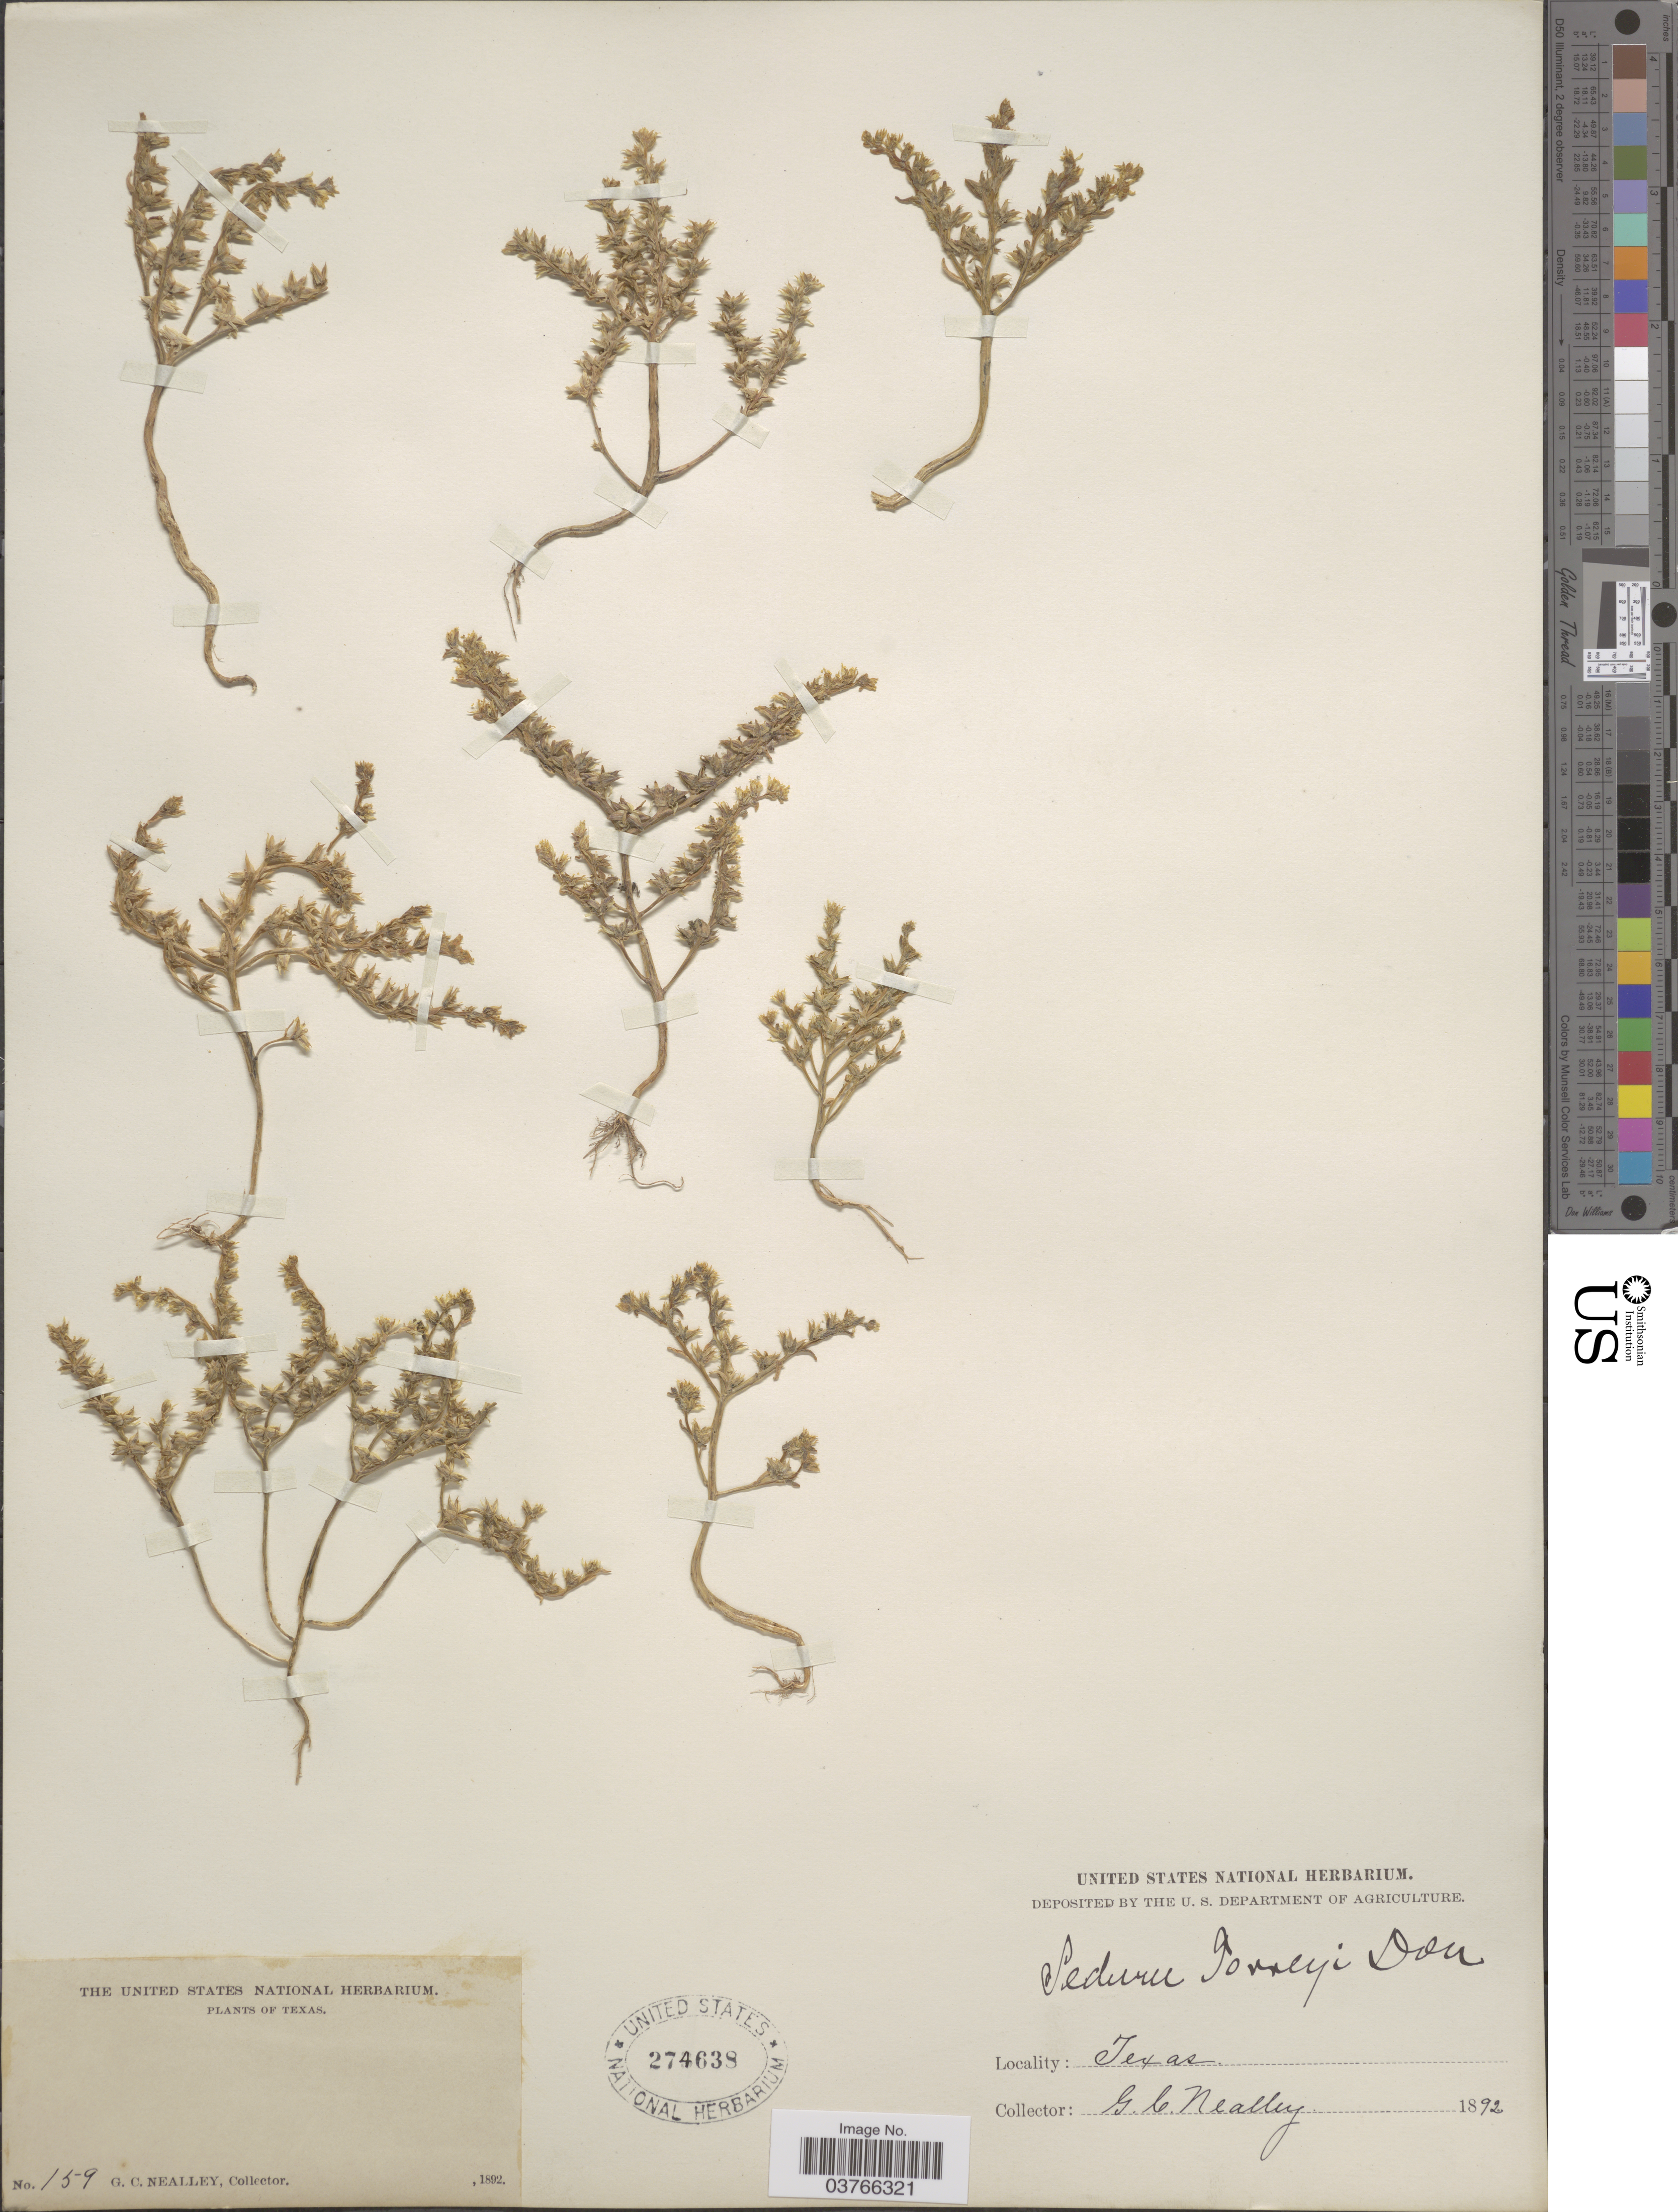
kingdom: Plantae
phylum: Tracheophyta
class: Magnoliopsida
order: Saxifragales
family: Crassulaceae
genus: Sedum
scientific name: Sedum nuttallianum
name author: Raf.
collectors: G. C. Nealley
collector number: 159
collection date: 1892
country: United States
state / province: Texas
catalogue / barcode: US 274638